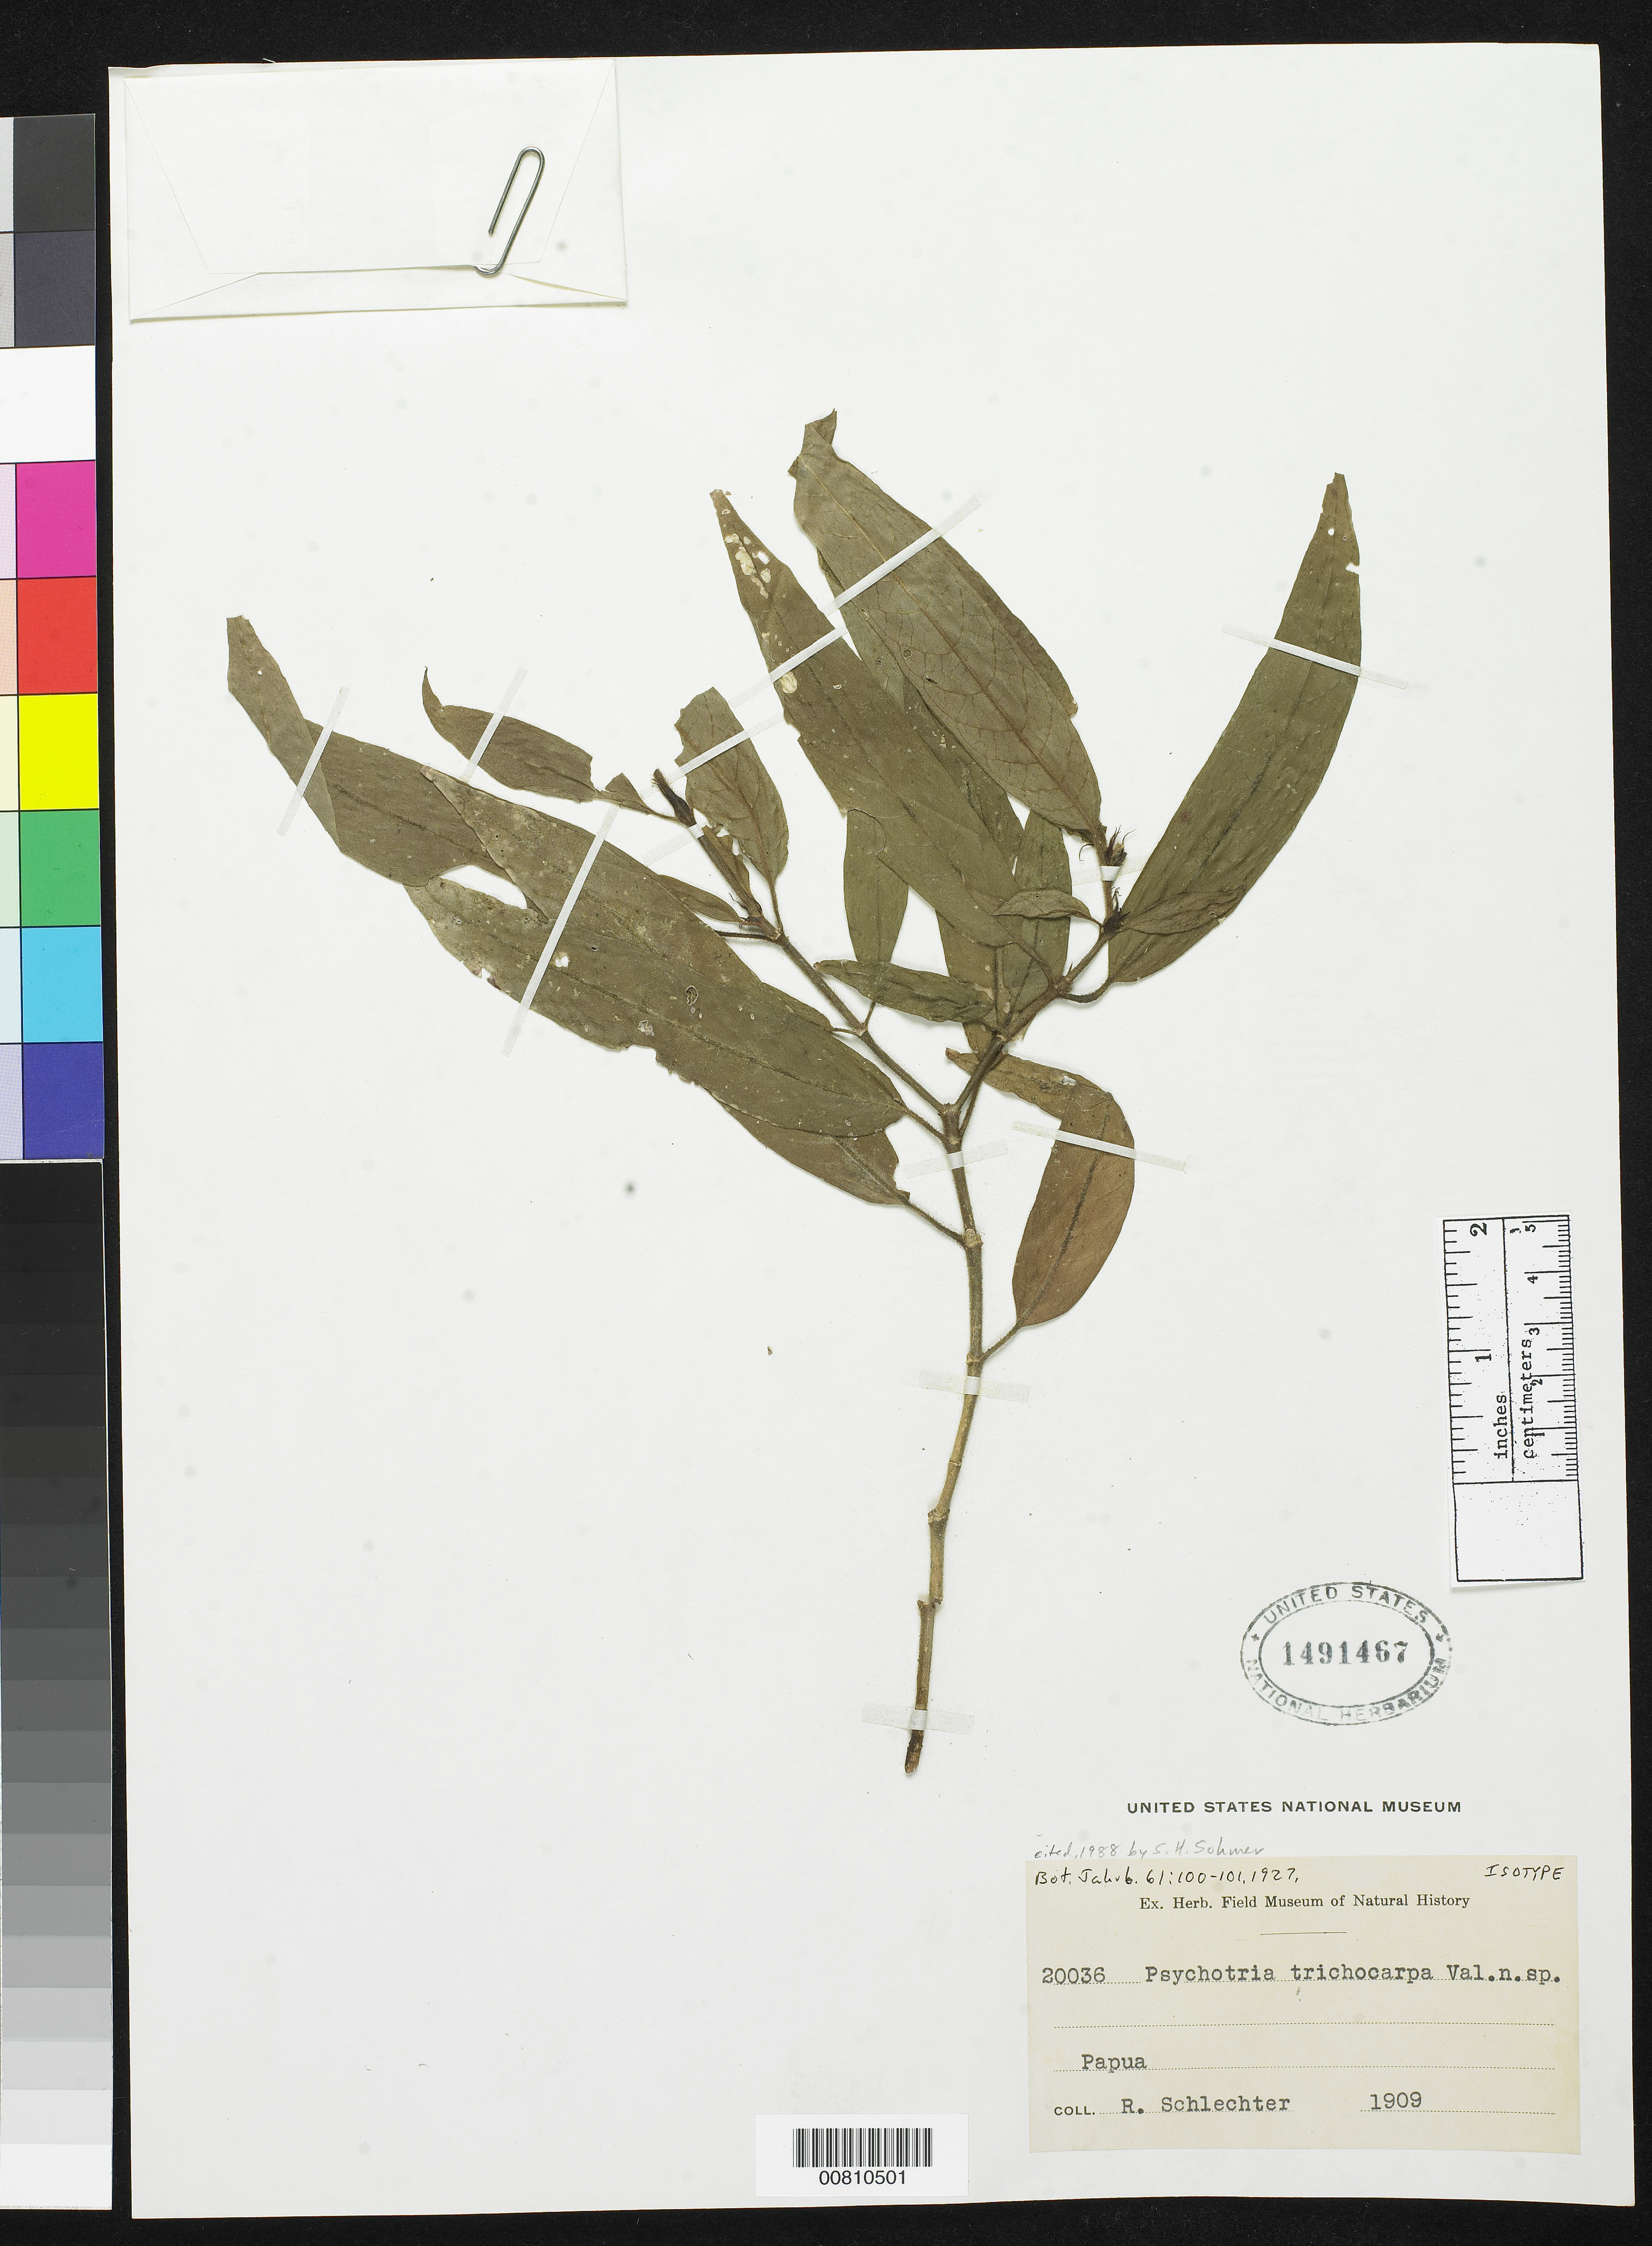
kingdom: Plantae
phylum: Tracheophyta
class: Magnoliopsida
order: Gentianales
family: Rubiaceae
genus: Psychotria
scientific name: Psychotria trichocarpa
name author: Valeton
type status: Isotype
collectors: F. R. R. Schlechter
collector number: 20036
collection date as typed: Nov 1909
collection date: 1909-11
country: Papua New Guinea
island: New Guinea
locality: "Papua" [protologue: "Nordöstl. Neu-Guinea: Toricelli-Gebirge"].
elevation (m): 600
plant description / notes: Cited 1988 by S.H. Sohmer; US sheet without month, elevation, or locality data (taken from protologue).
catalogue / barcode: US 1491467